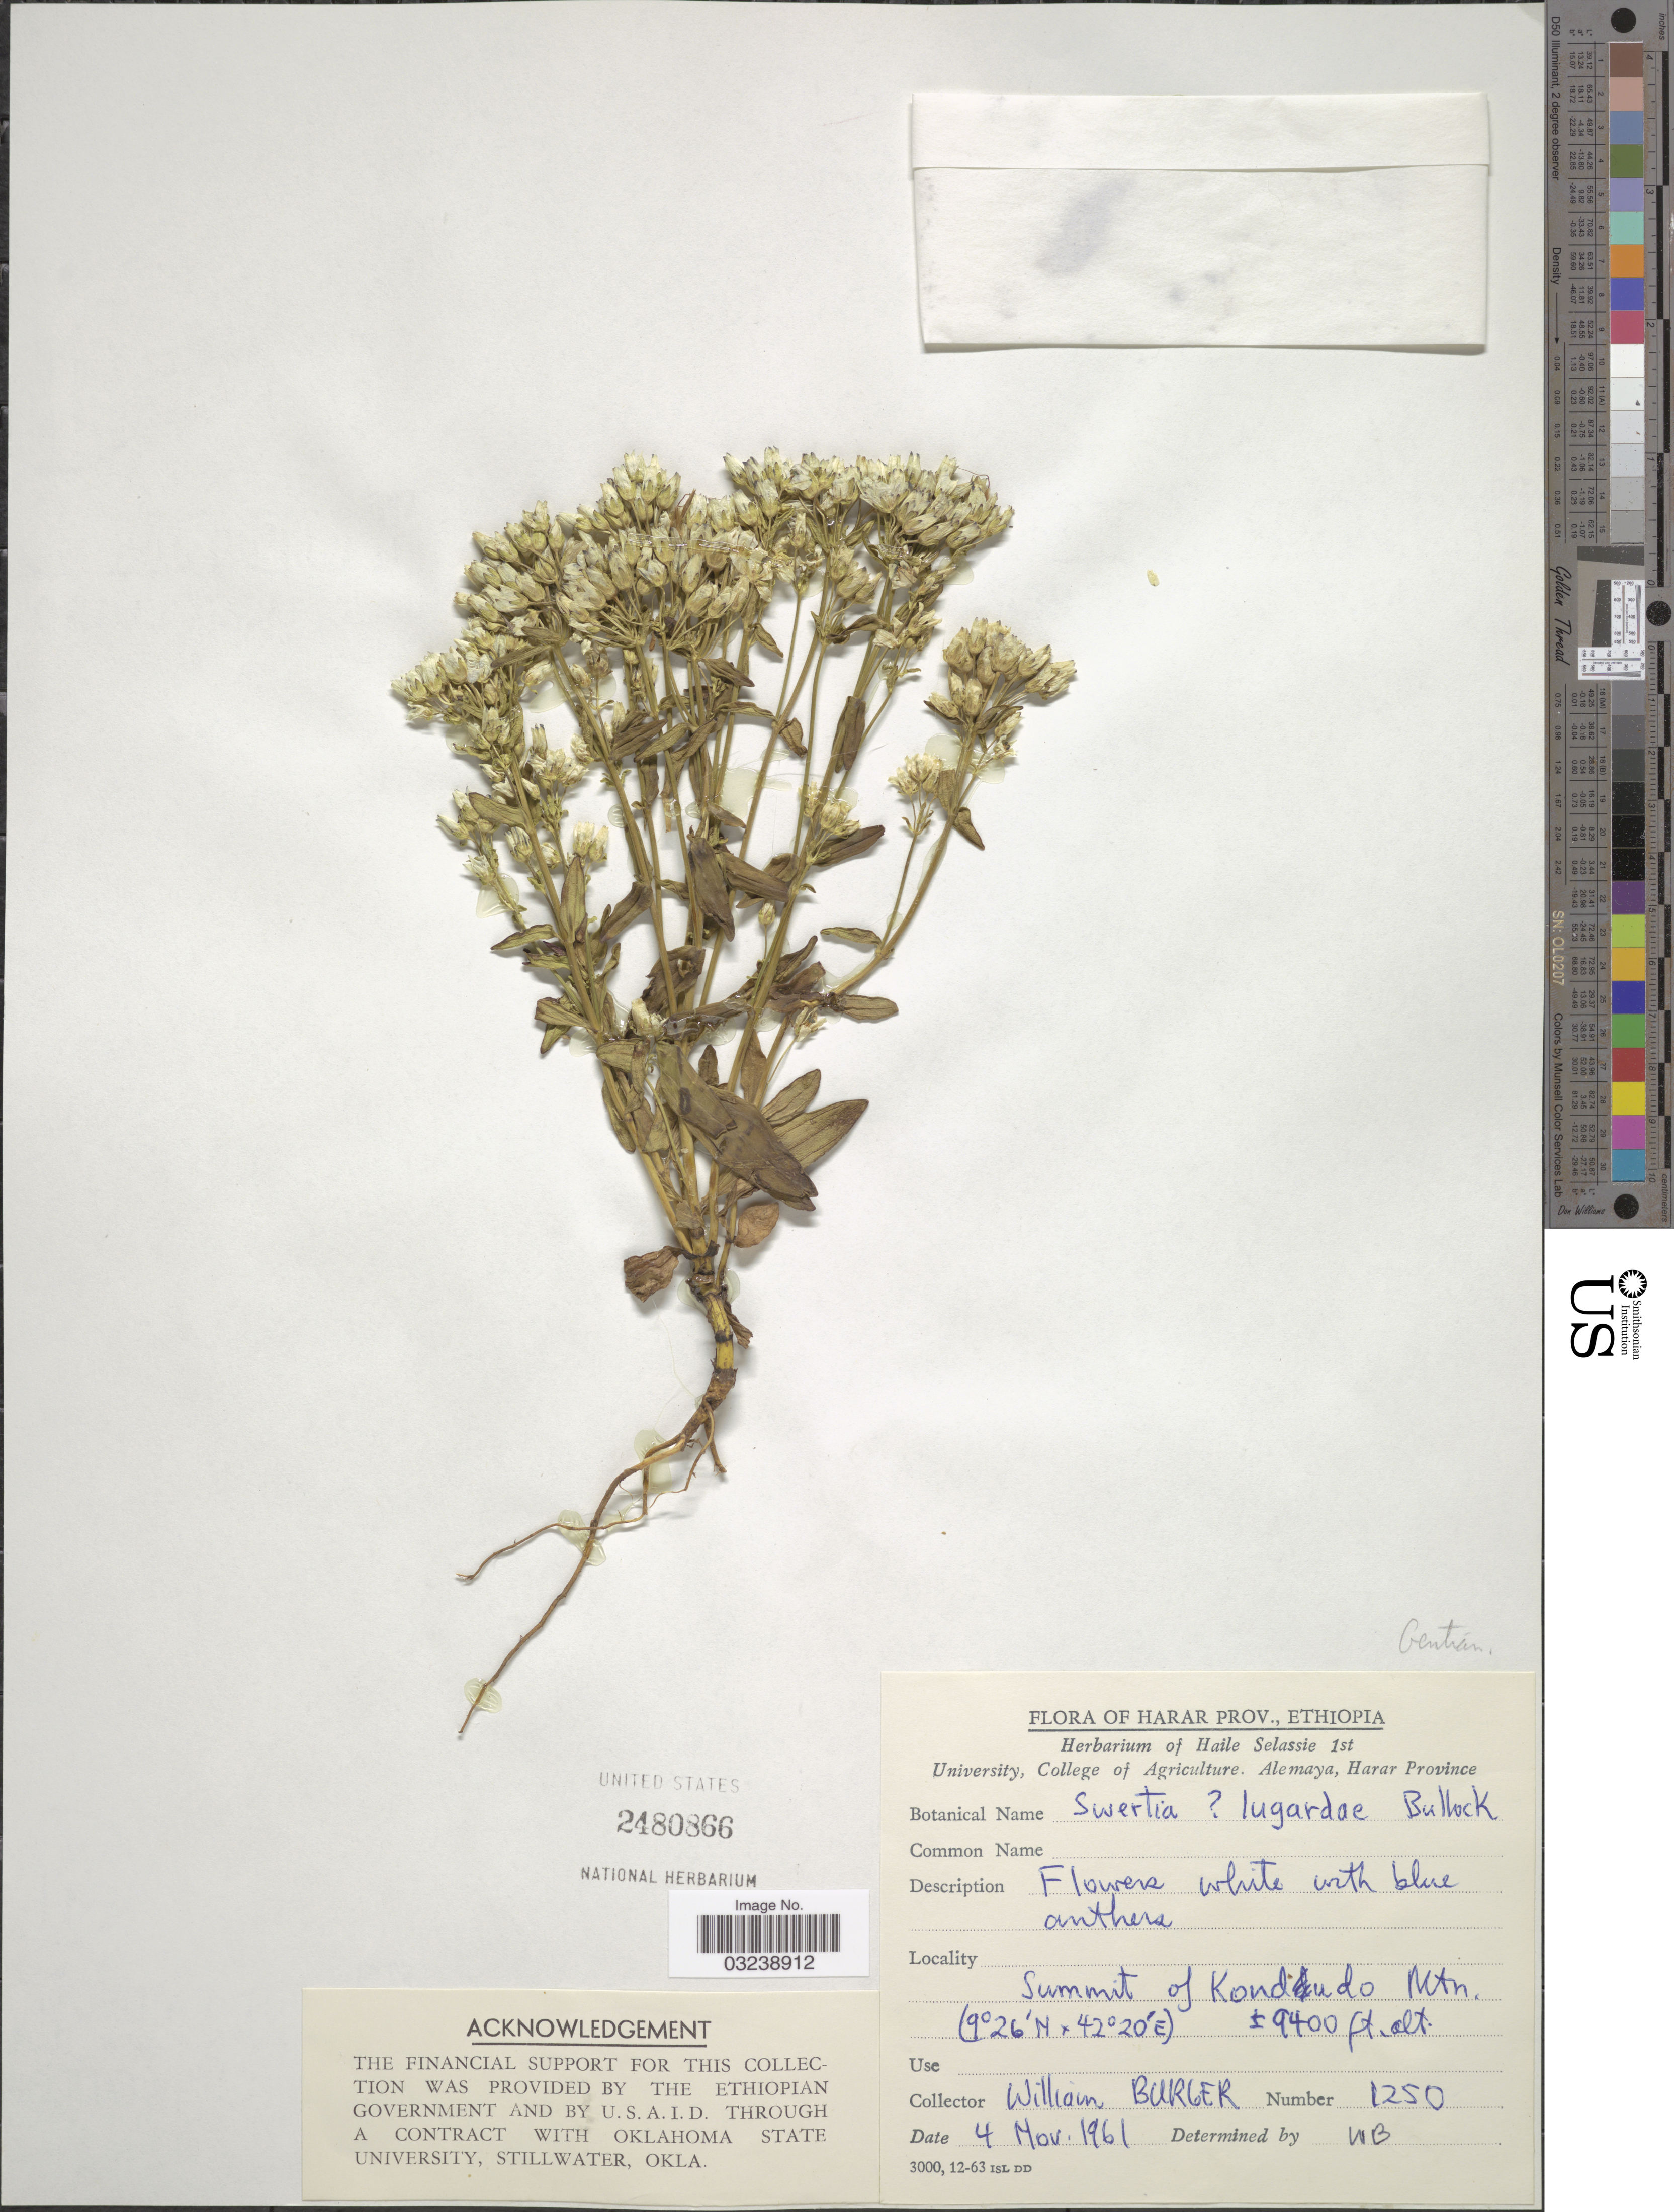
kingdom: Plantae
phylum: Tracheophyta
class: Magnoliopsida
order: Gentianales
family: Gentianaceae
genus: Swertia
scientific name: Swertia lugardiae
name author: Bullock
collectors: W. Burger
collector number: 1250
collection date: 1961-11-04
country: Ethiopia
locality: Harar Prov. Summit of Kondudo Mtn.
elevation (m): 2865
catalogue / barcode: US 2480866